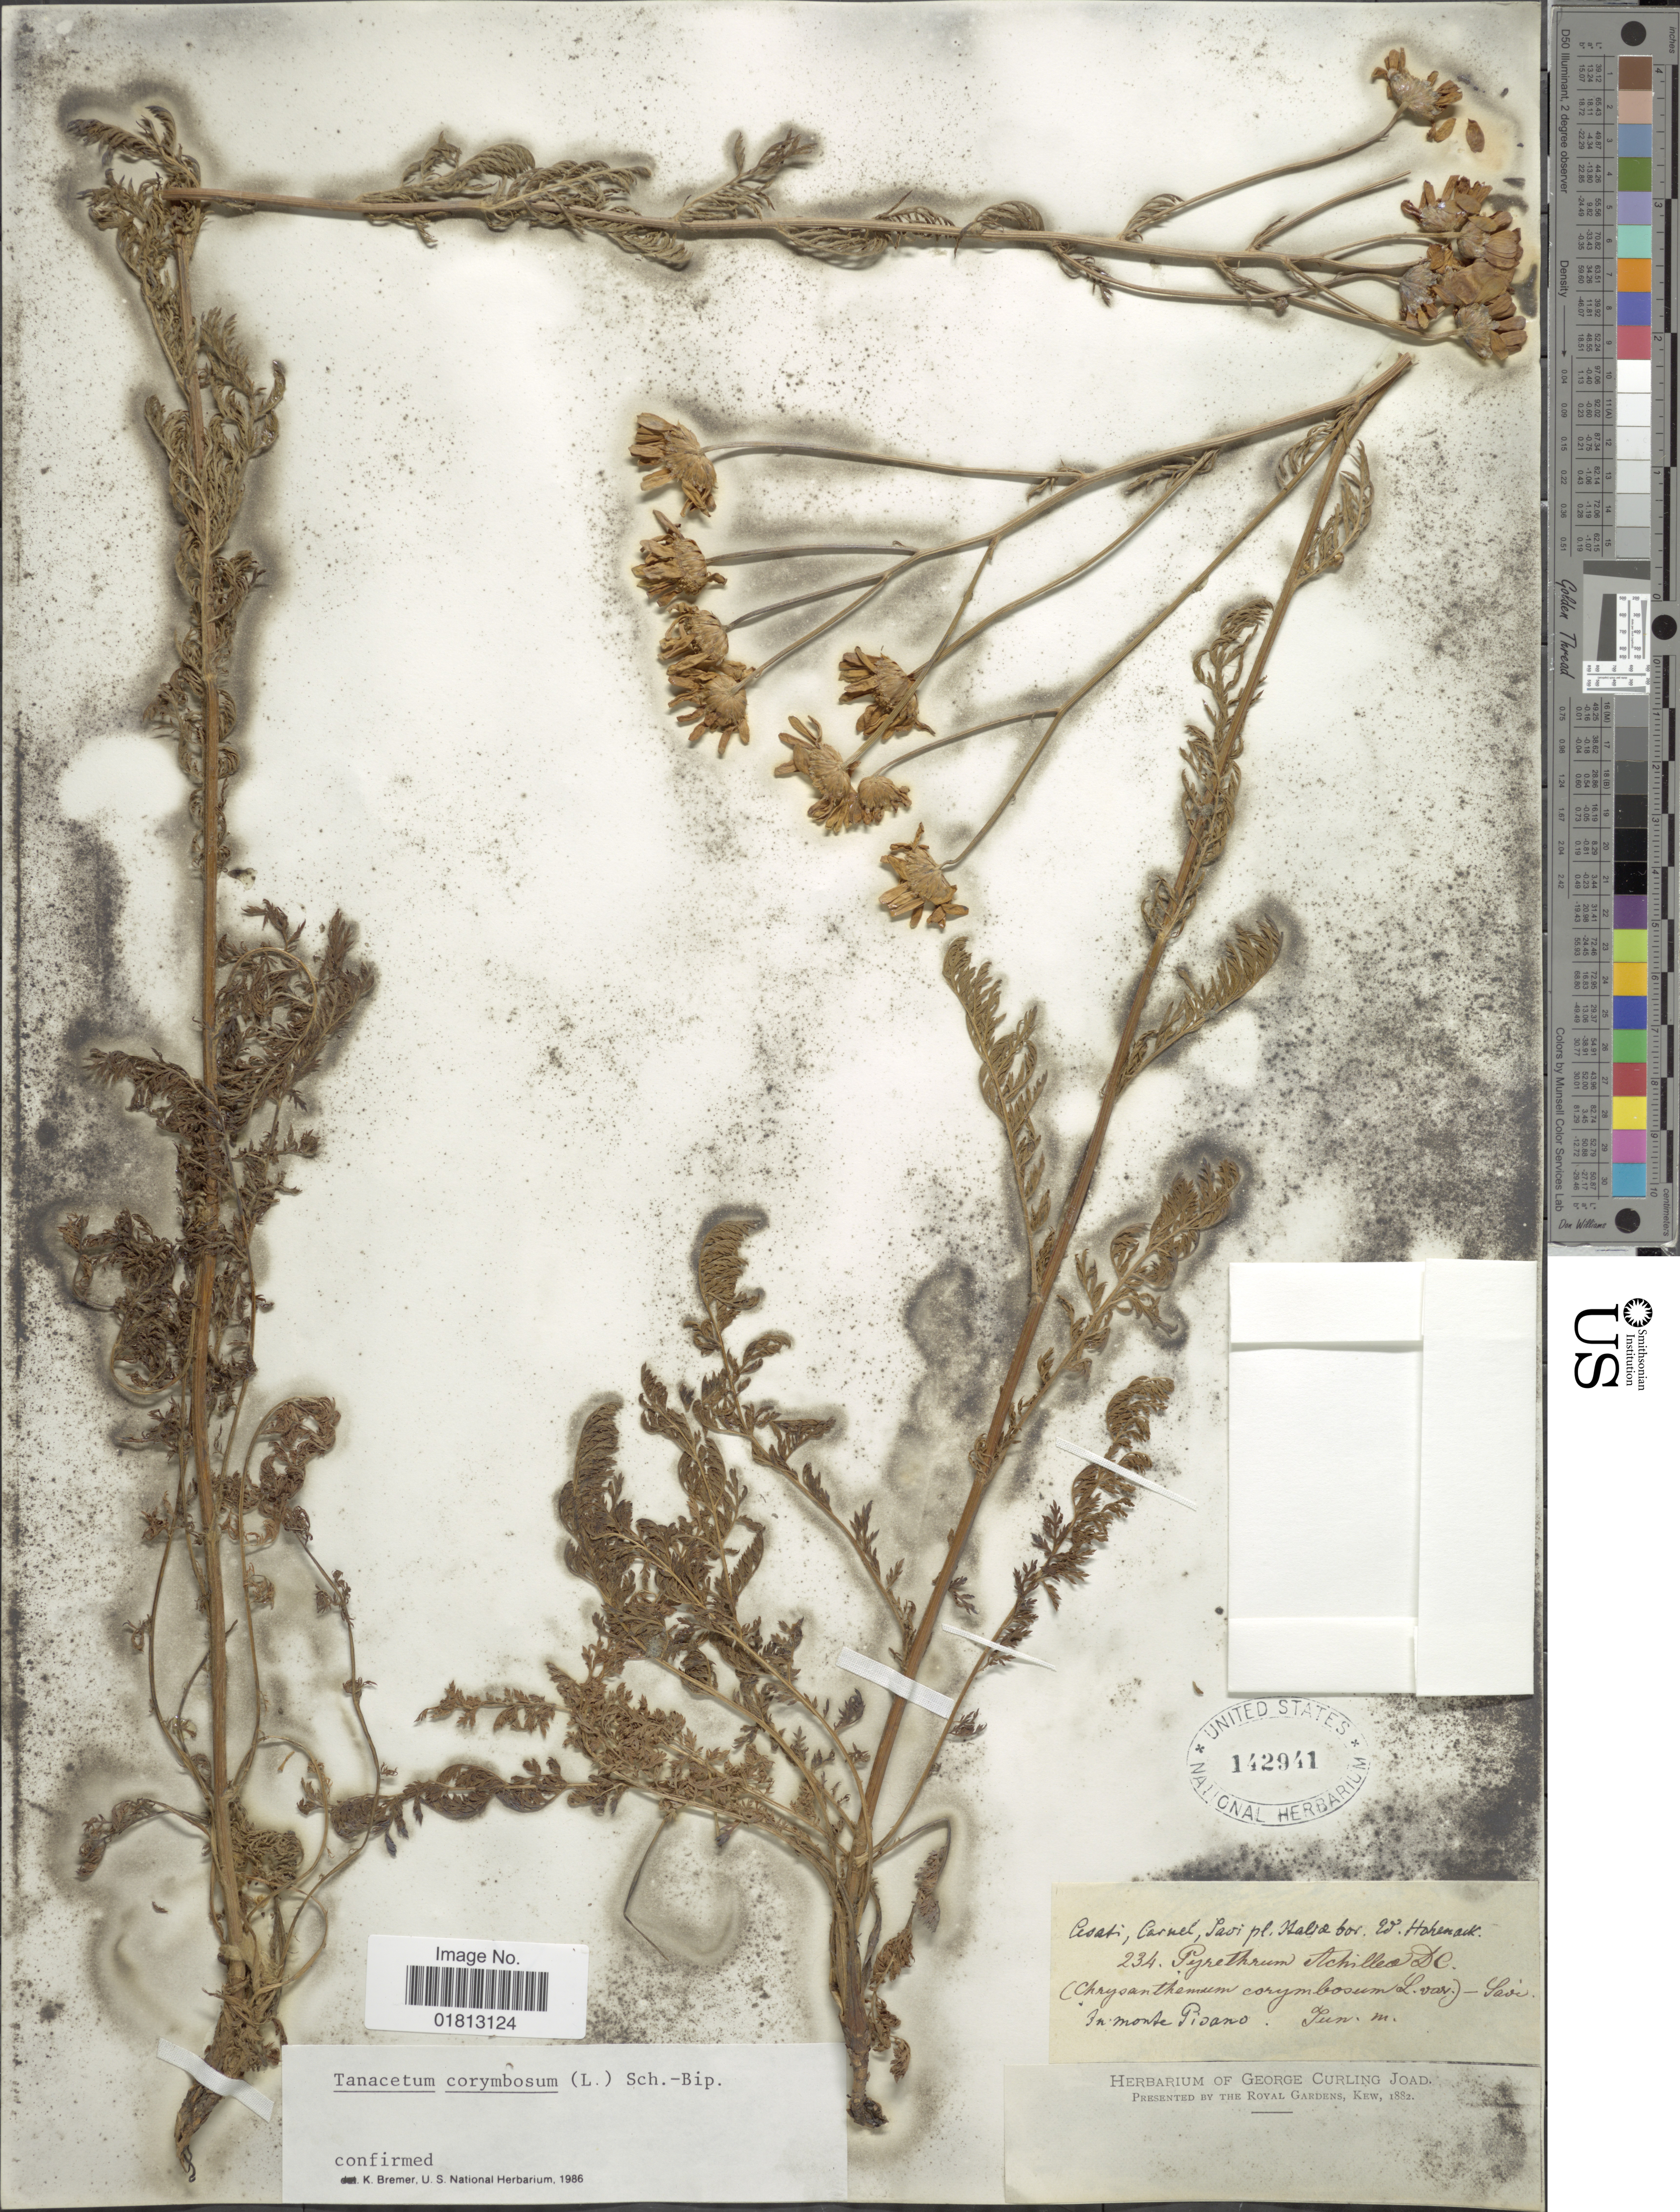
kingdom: Plantae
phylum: Tracheophyta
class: Magnoliopsida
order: Asterales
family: Asteraceae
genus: Tanacetum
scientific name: Tanacetum corymbosum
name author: (L.) Sch. Bip.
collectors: W. Hohenack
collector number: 234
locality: Cesat, Carnel, Savi pl. Salvabor, In monte Pivano [interpreted]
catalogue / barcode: US 142941